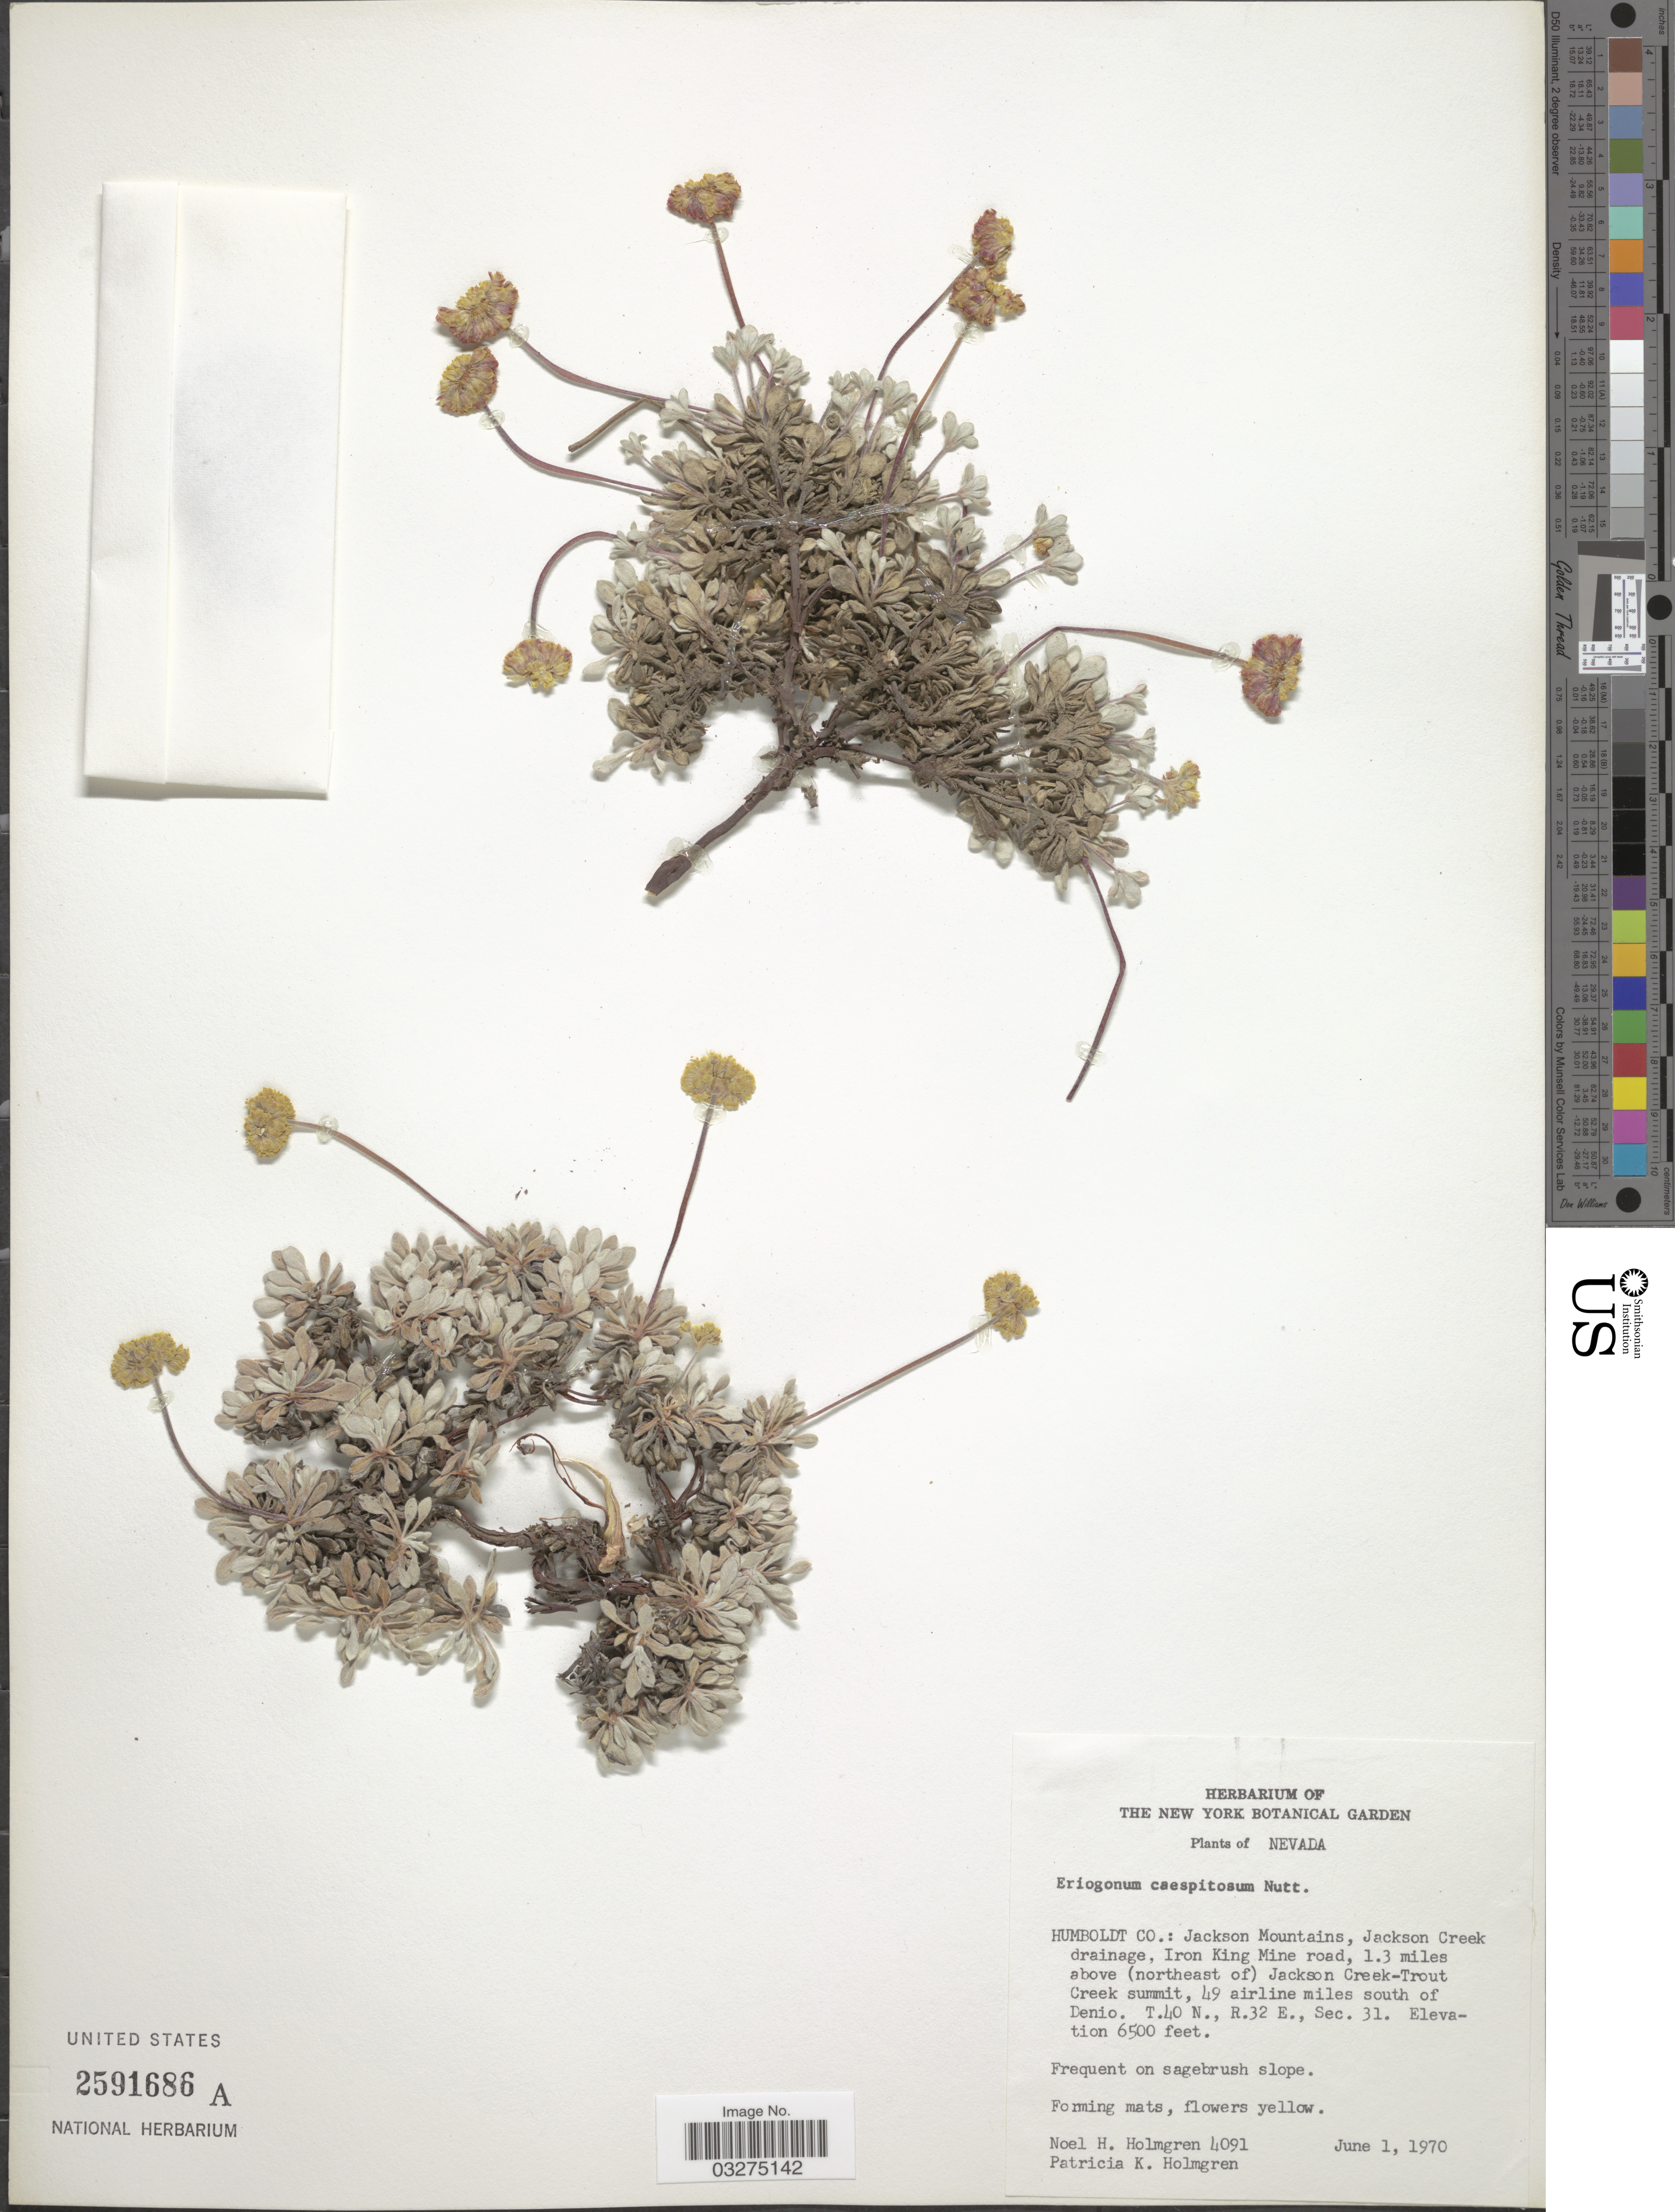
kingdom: Plantae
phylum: Tracheophyta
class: Magnoliopsida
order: Caryophyllales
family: Polygonaceae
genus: Eriogonum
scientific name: Eriogonum caespitosum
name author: Nutt.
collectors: N. H. Holmgren & P. K. Holmgren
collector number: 4091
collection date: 1970-06-01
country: United States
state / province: Nevada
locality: Humboldt Co.: Jackson Mountains, Jackson Creek drainage, Iron King Mine road, 1.3 miles above (northeast of) Jackson Creek-Trout Creek summit, 49 airline miles south of Denio. T. 40 N., R. 32 E., Sec. 31.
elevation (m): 1981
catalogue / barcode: US 2591686A